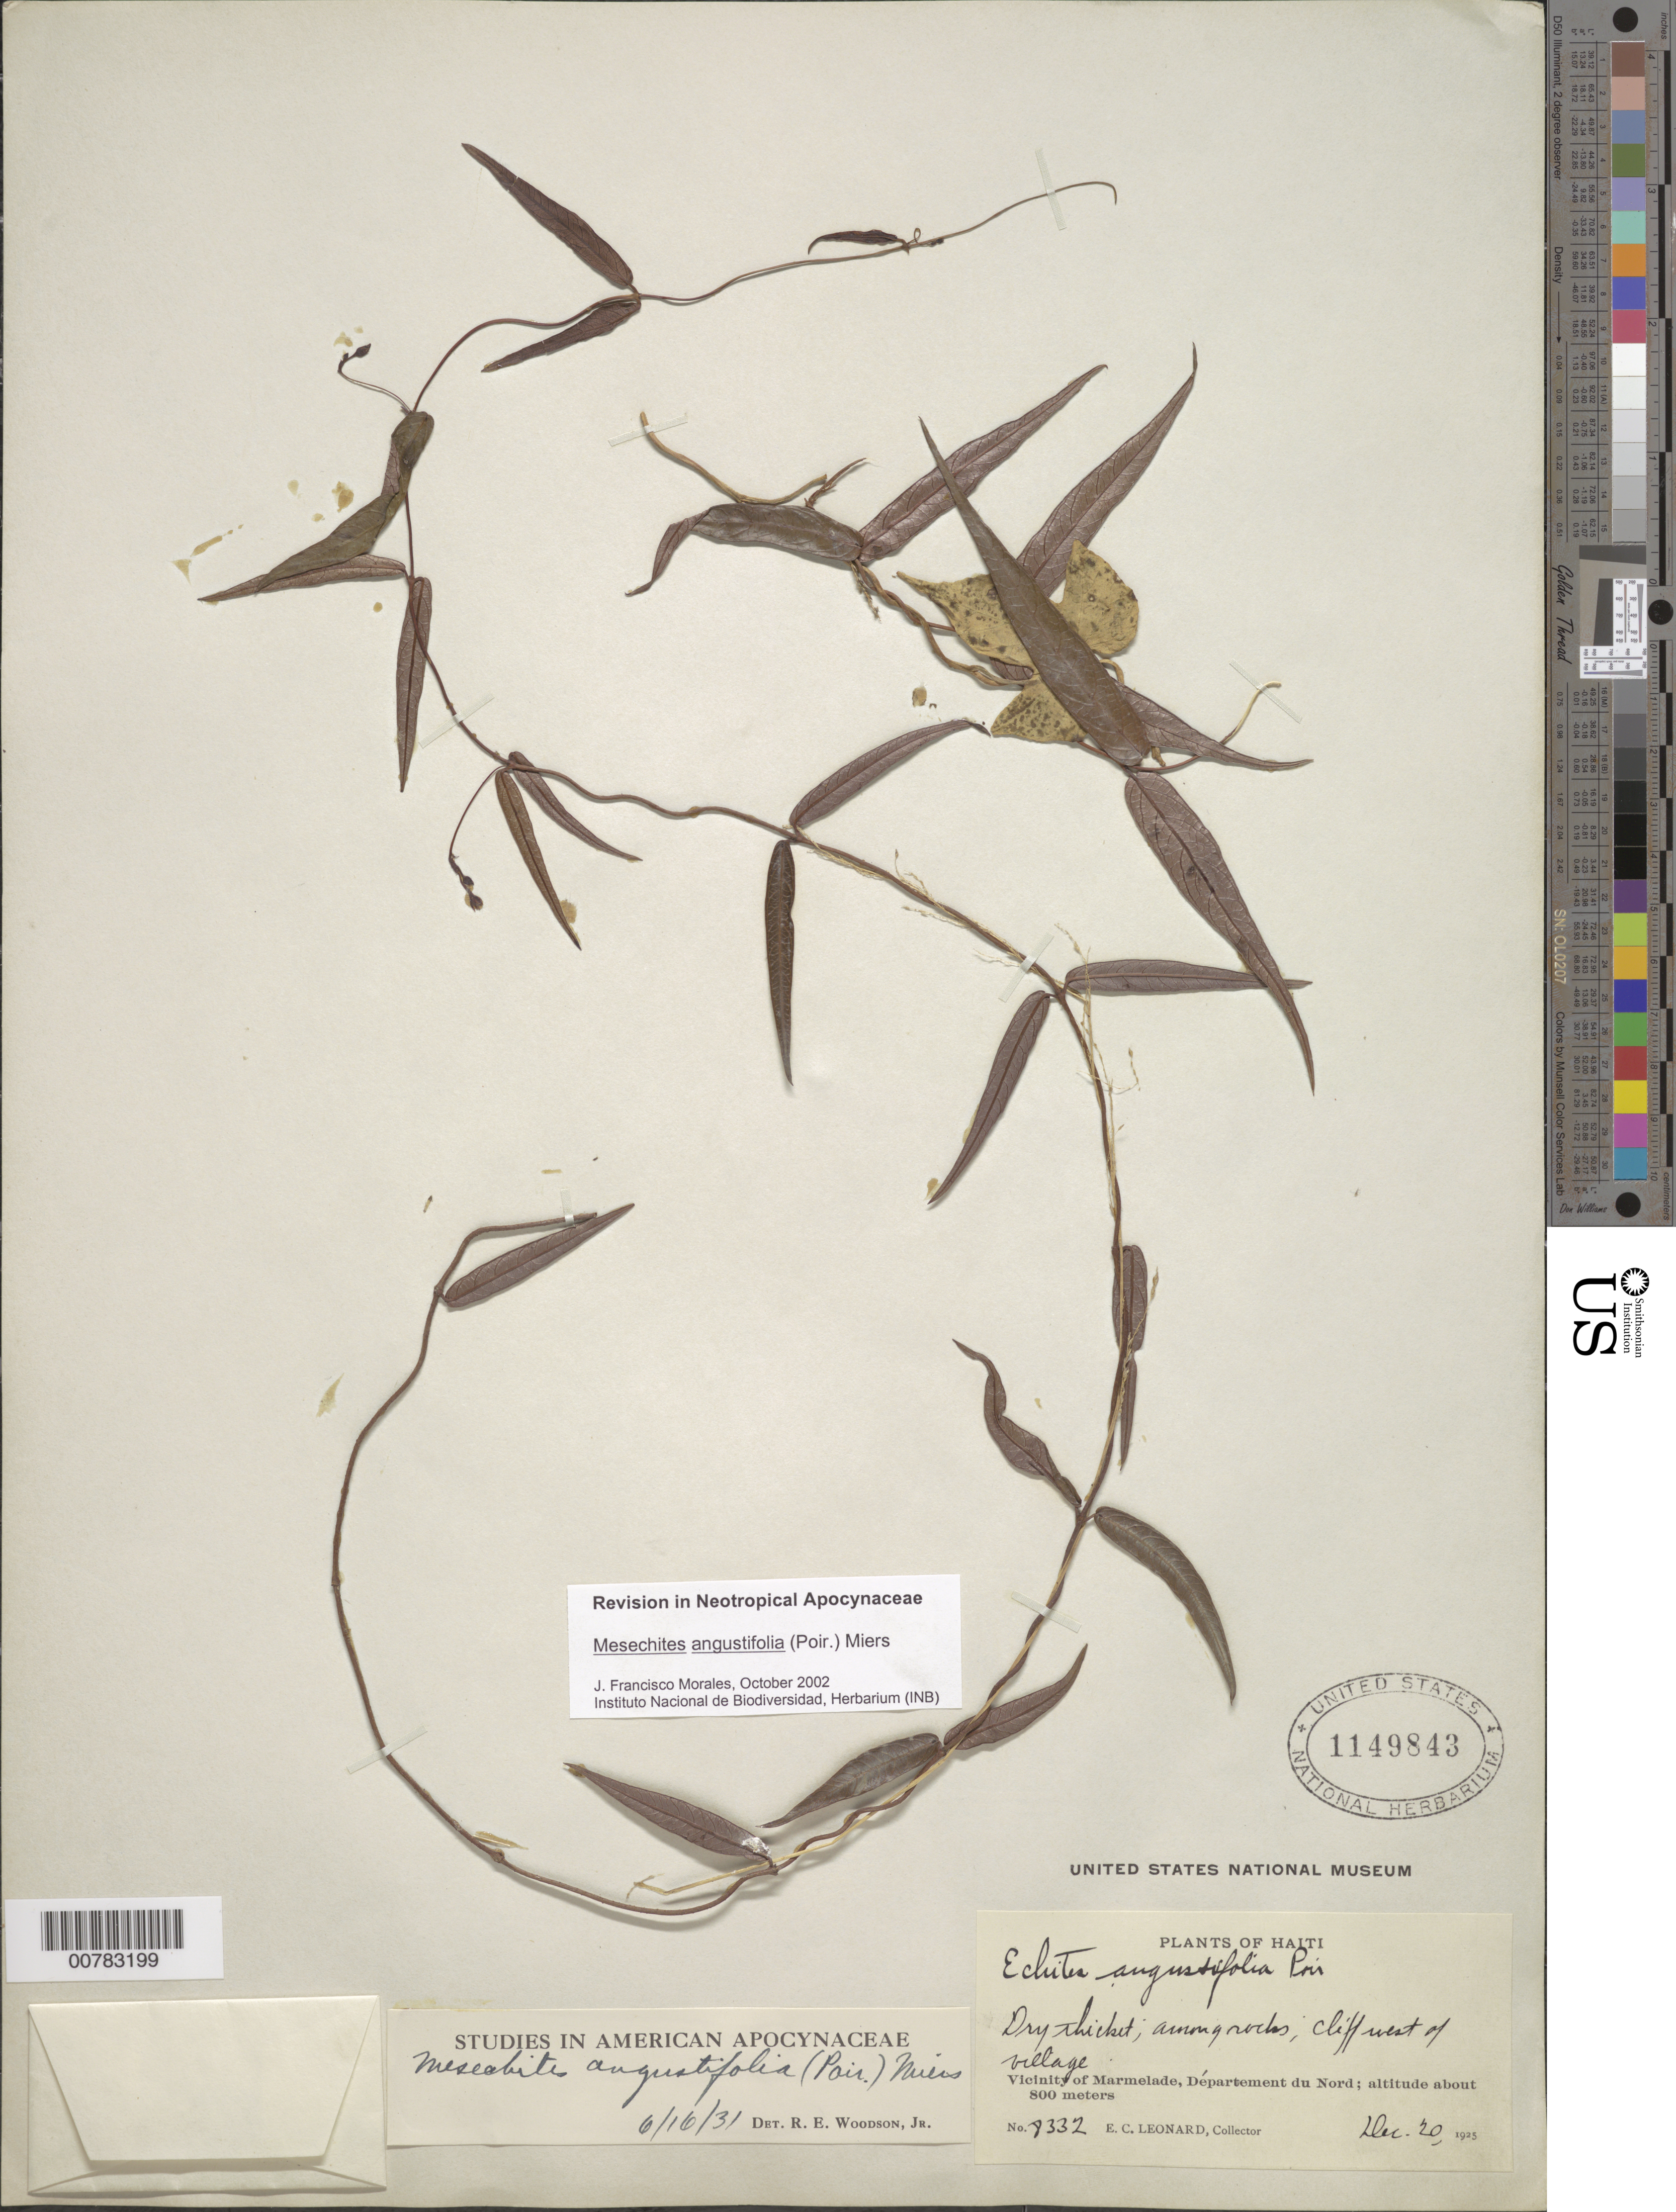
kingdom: Plantae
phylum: Tracheophyta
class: Magnoliopsida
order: Gentianales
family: Apocynaceae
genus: Mesechites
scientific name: Mesechites angustifolius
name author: (Poir.) Miers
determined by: Morales, J. F.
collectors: E. C. Leonard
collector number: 8332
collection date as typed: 20 Dec 1925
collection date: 1925-12-20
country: Haiti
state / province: Nord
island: Hispaniola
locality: Vicinity of Marmelade, cliff west of village.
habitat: Dry thicket, among rocks.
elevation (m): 800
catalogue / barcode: US 1149843